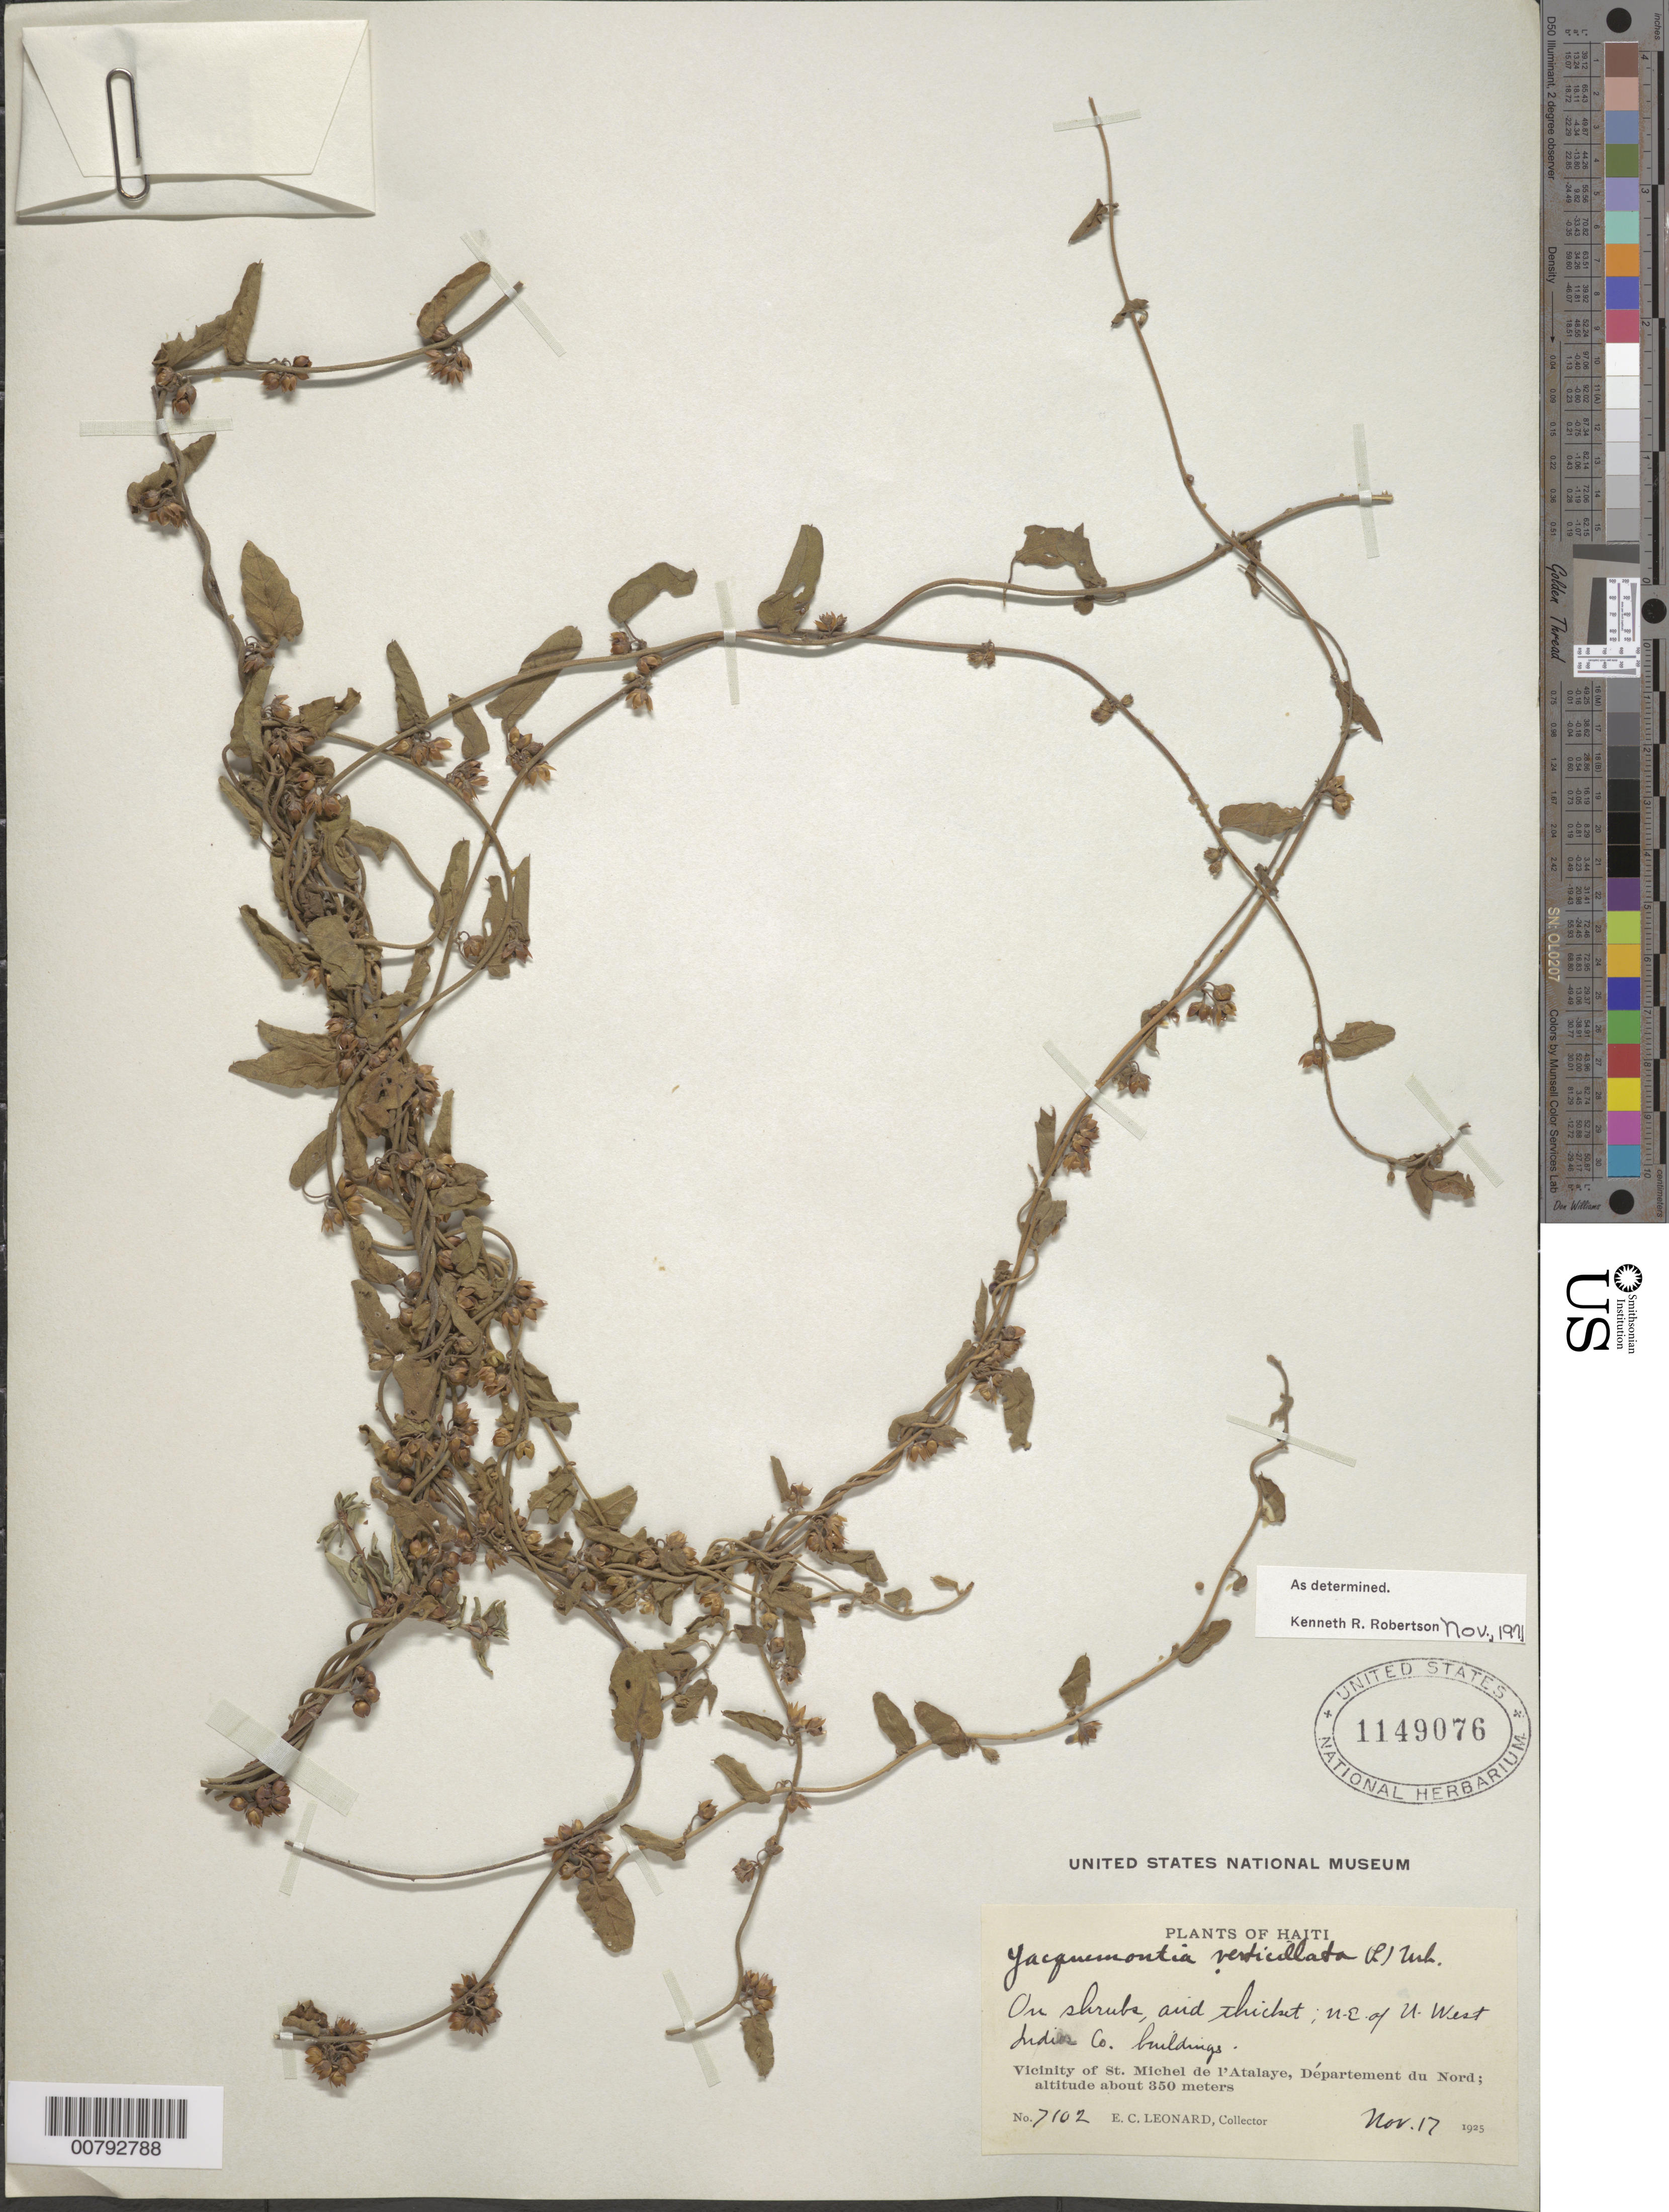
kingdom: Plantae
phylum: Tracheophyta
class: Magnoliopsida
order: Solanales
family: Convolvulaceae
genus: Jacquemontia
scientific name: Jacquemontia verticillata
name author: (L.) Urb.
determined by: Robertson, K. R.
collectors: E. C. Leonard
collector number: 7102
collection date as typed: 17 Nov 1925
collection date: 1925-11-17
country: Haiti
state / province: Nord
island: Hispaniola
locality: Vicinity of St. Michel de l'Atalaye, N.E. of N.West Indies Co. buildings.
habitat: On shrubs, arid thicket.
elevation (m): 350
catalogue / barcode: US 1149076